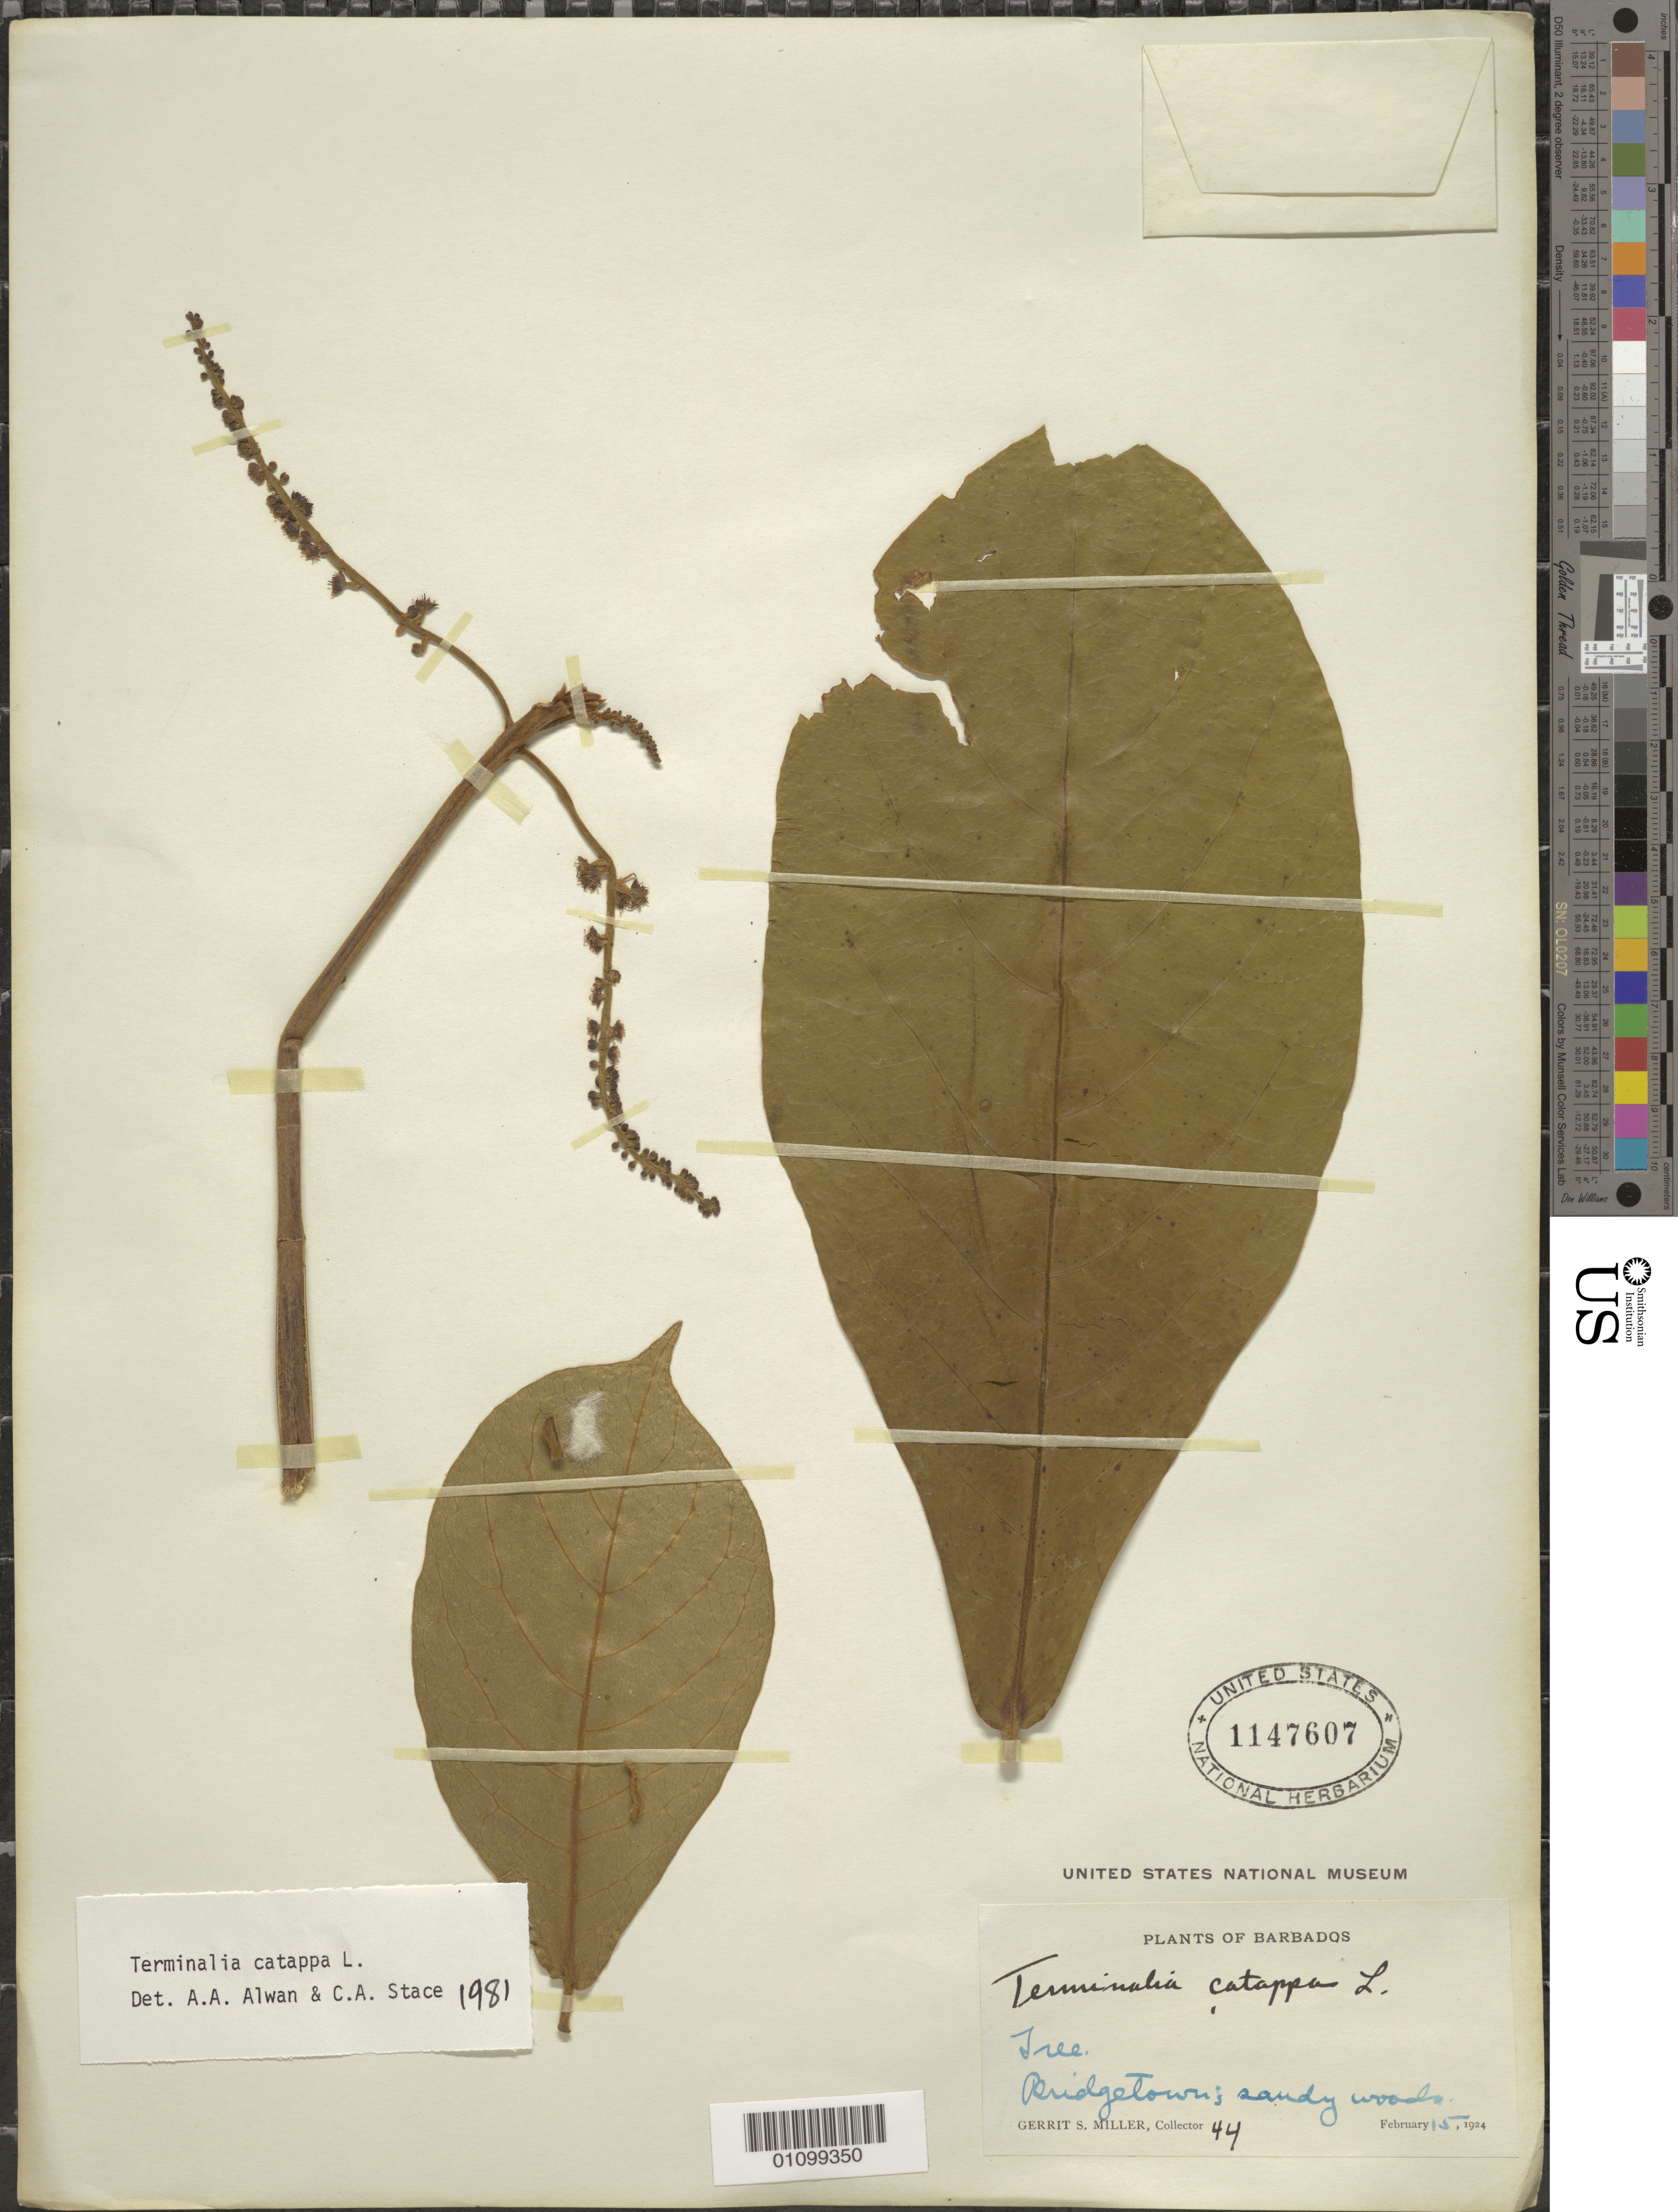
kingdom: Plantae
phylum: Tracheophyta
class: Magnoliopsida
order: Myrtales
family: Combretaceae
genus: Terminalia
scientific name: Terminalia catappa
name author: L.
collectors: G. S. Miller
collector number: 44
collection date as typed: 15 Feb 1924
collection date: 1924-02-15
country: Barbados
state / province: Saint Michael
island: Barbados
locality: Bridgetown's sandy woods.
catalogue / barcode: US 1147607